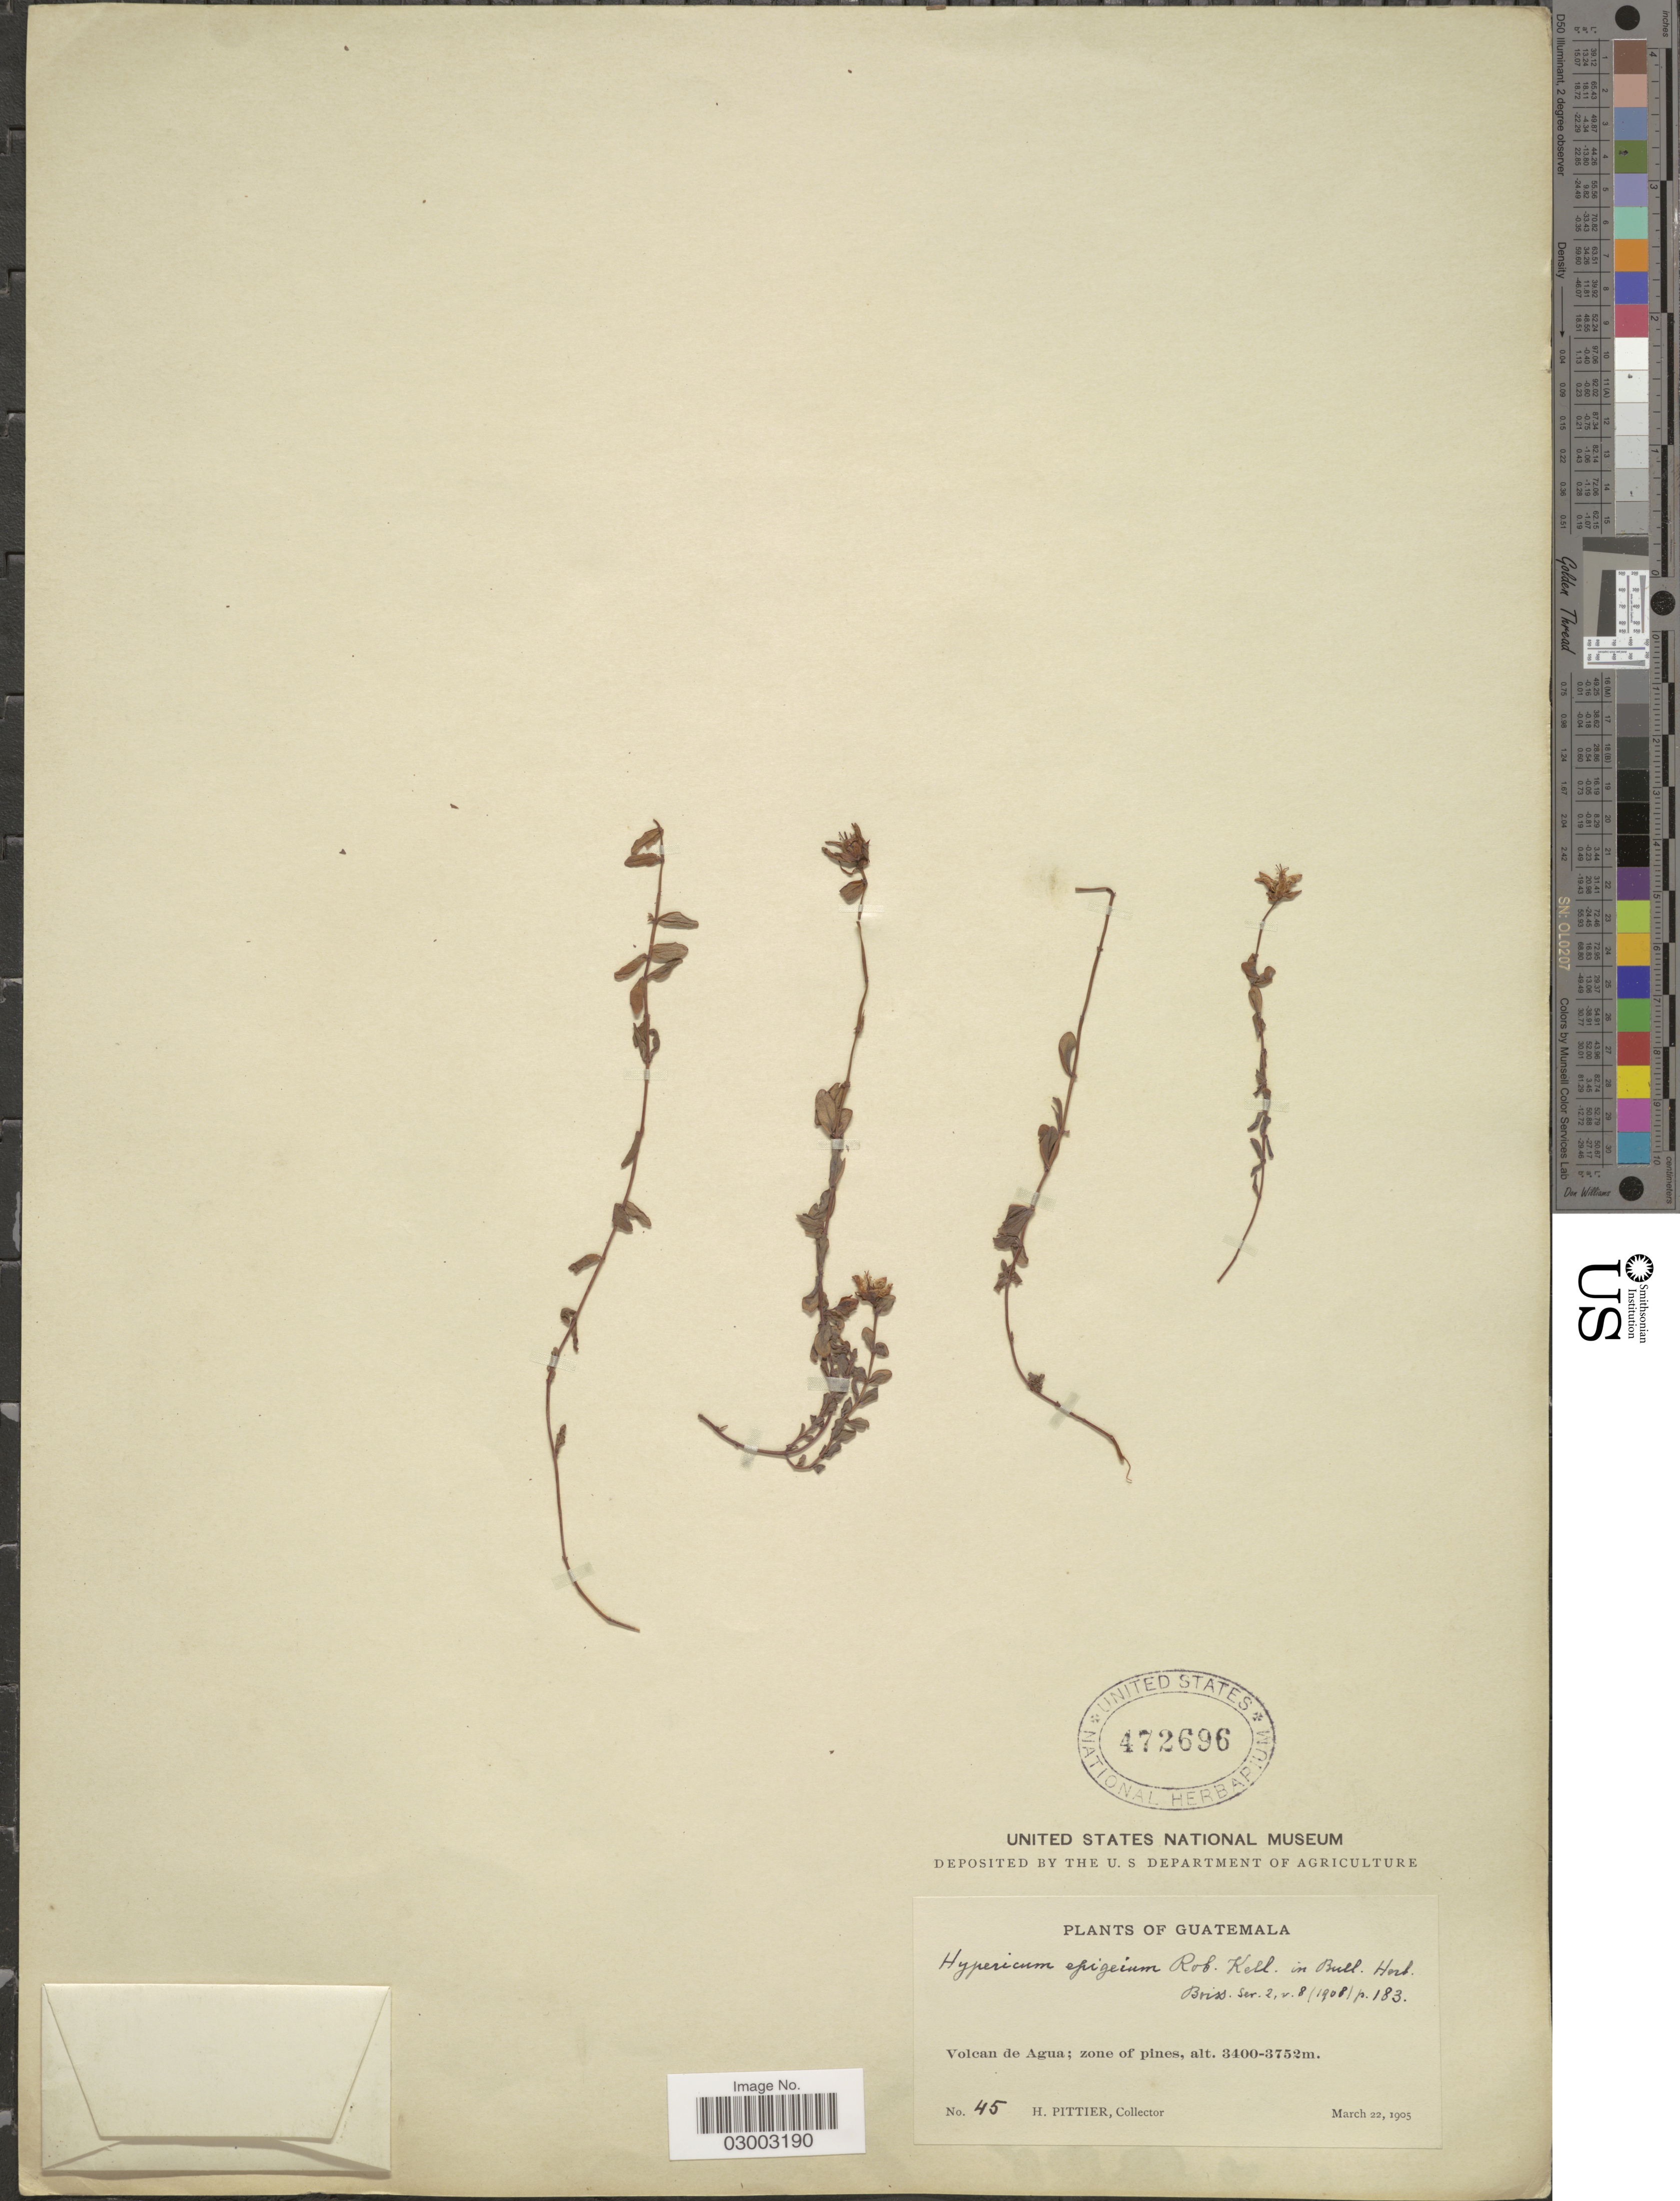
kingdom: Plantae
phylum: Tracheophyta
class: Magnoliopsida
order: Malpighiales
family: Hypericaceae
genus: Hypericum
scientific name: Hypericum epigeium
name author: R. Keller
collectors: H. F. Pittier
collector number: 45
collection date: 1905-03-22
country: Guatemala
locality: Volcan de Agua, zone of pines.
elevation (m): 3400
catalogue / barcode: US 472696